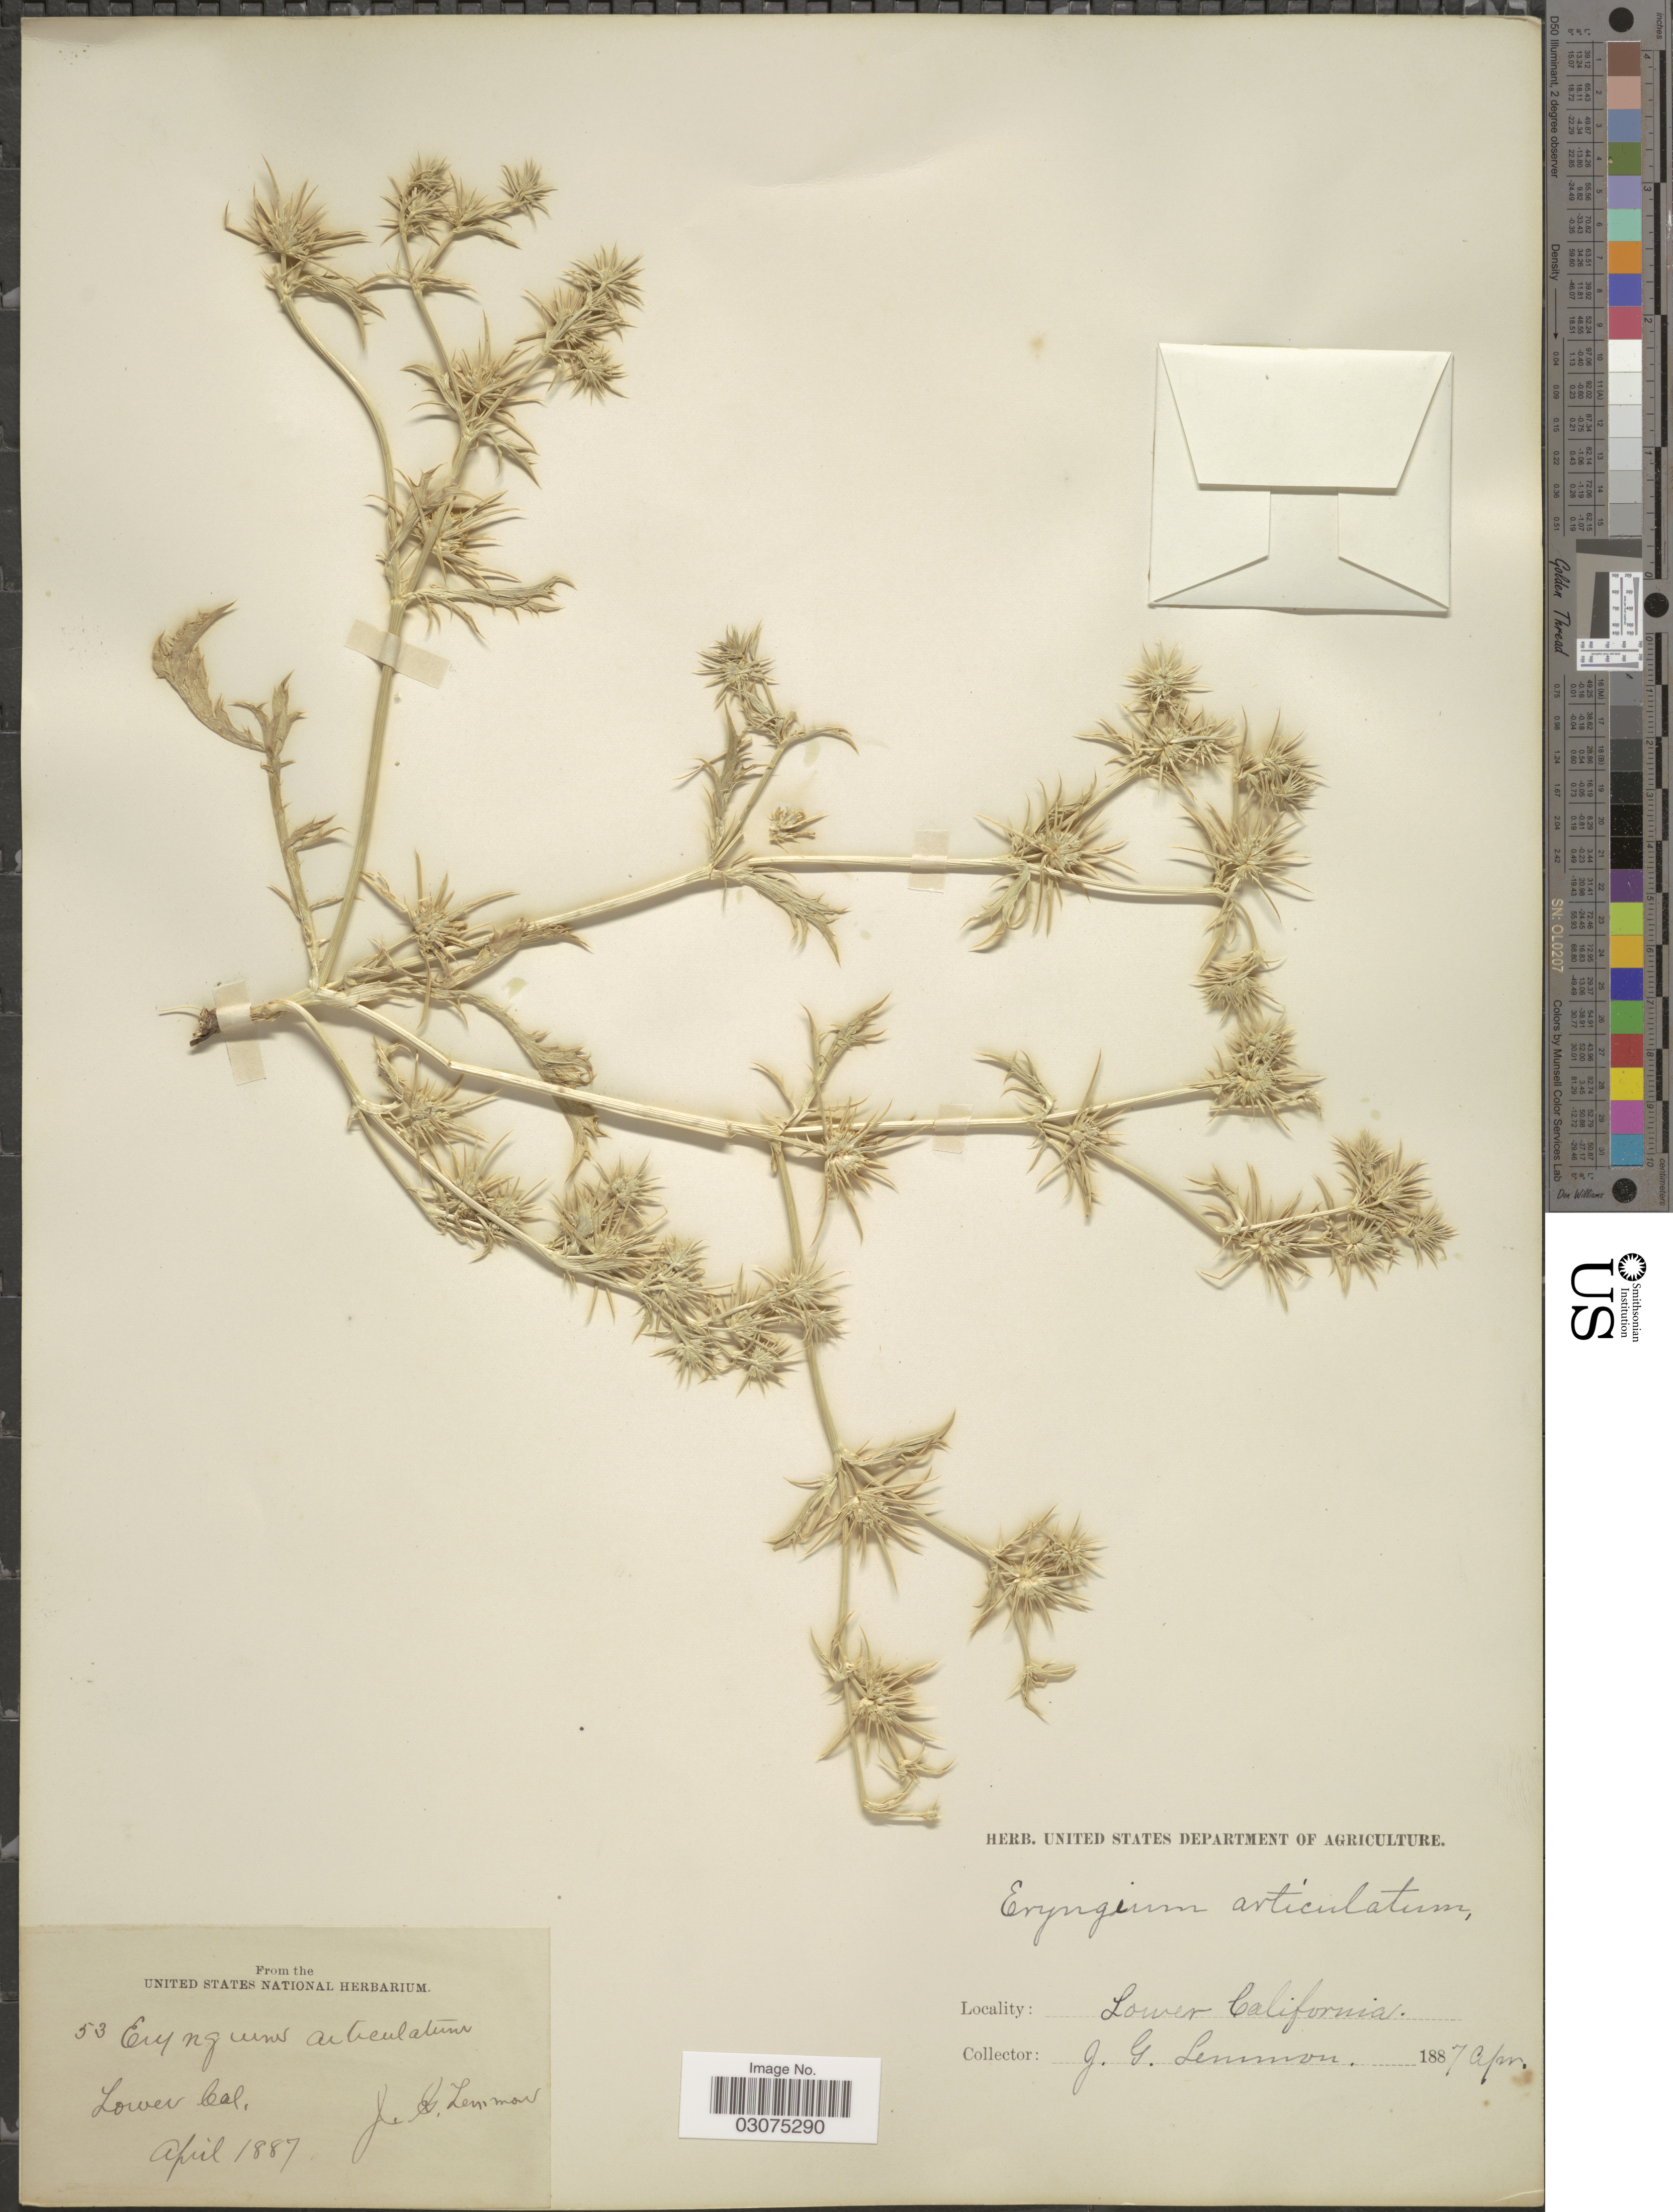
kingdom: Plantae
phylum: Tracheophyta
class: Magnoliopsida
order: Apiales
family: Apiaceae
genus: Eryngium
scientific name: Eryngium articulatum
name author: Hook.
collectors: J. Lemmon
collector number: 53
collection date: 1887-04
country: Mexico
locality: Lower California.